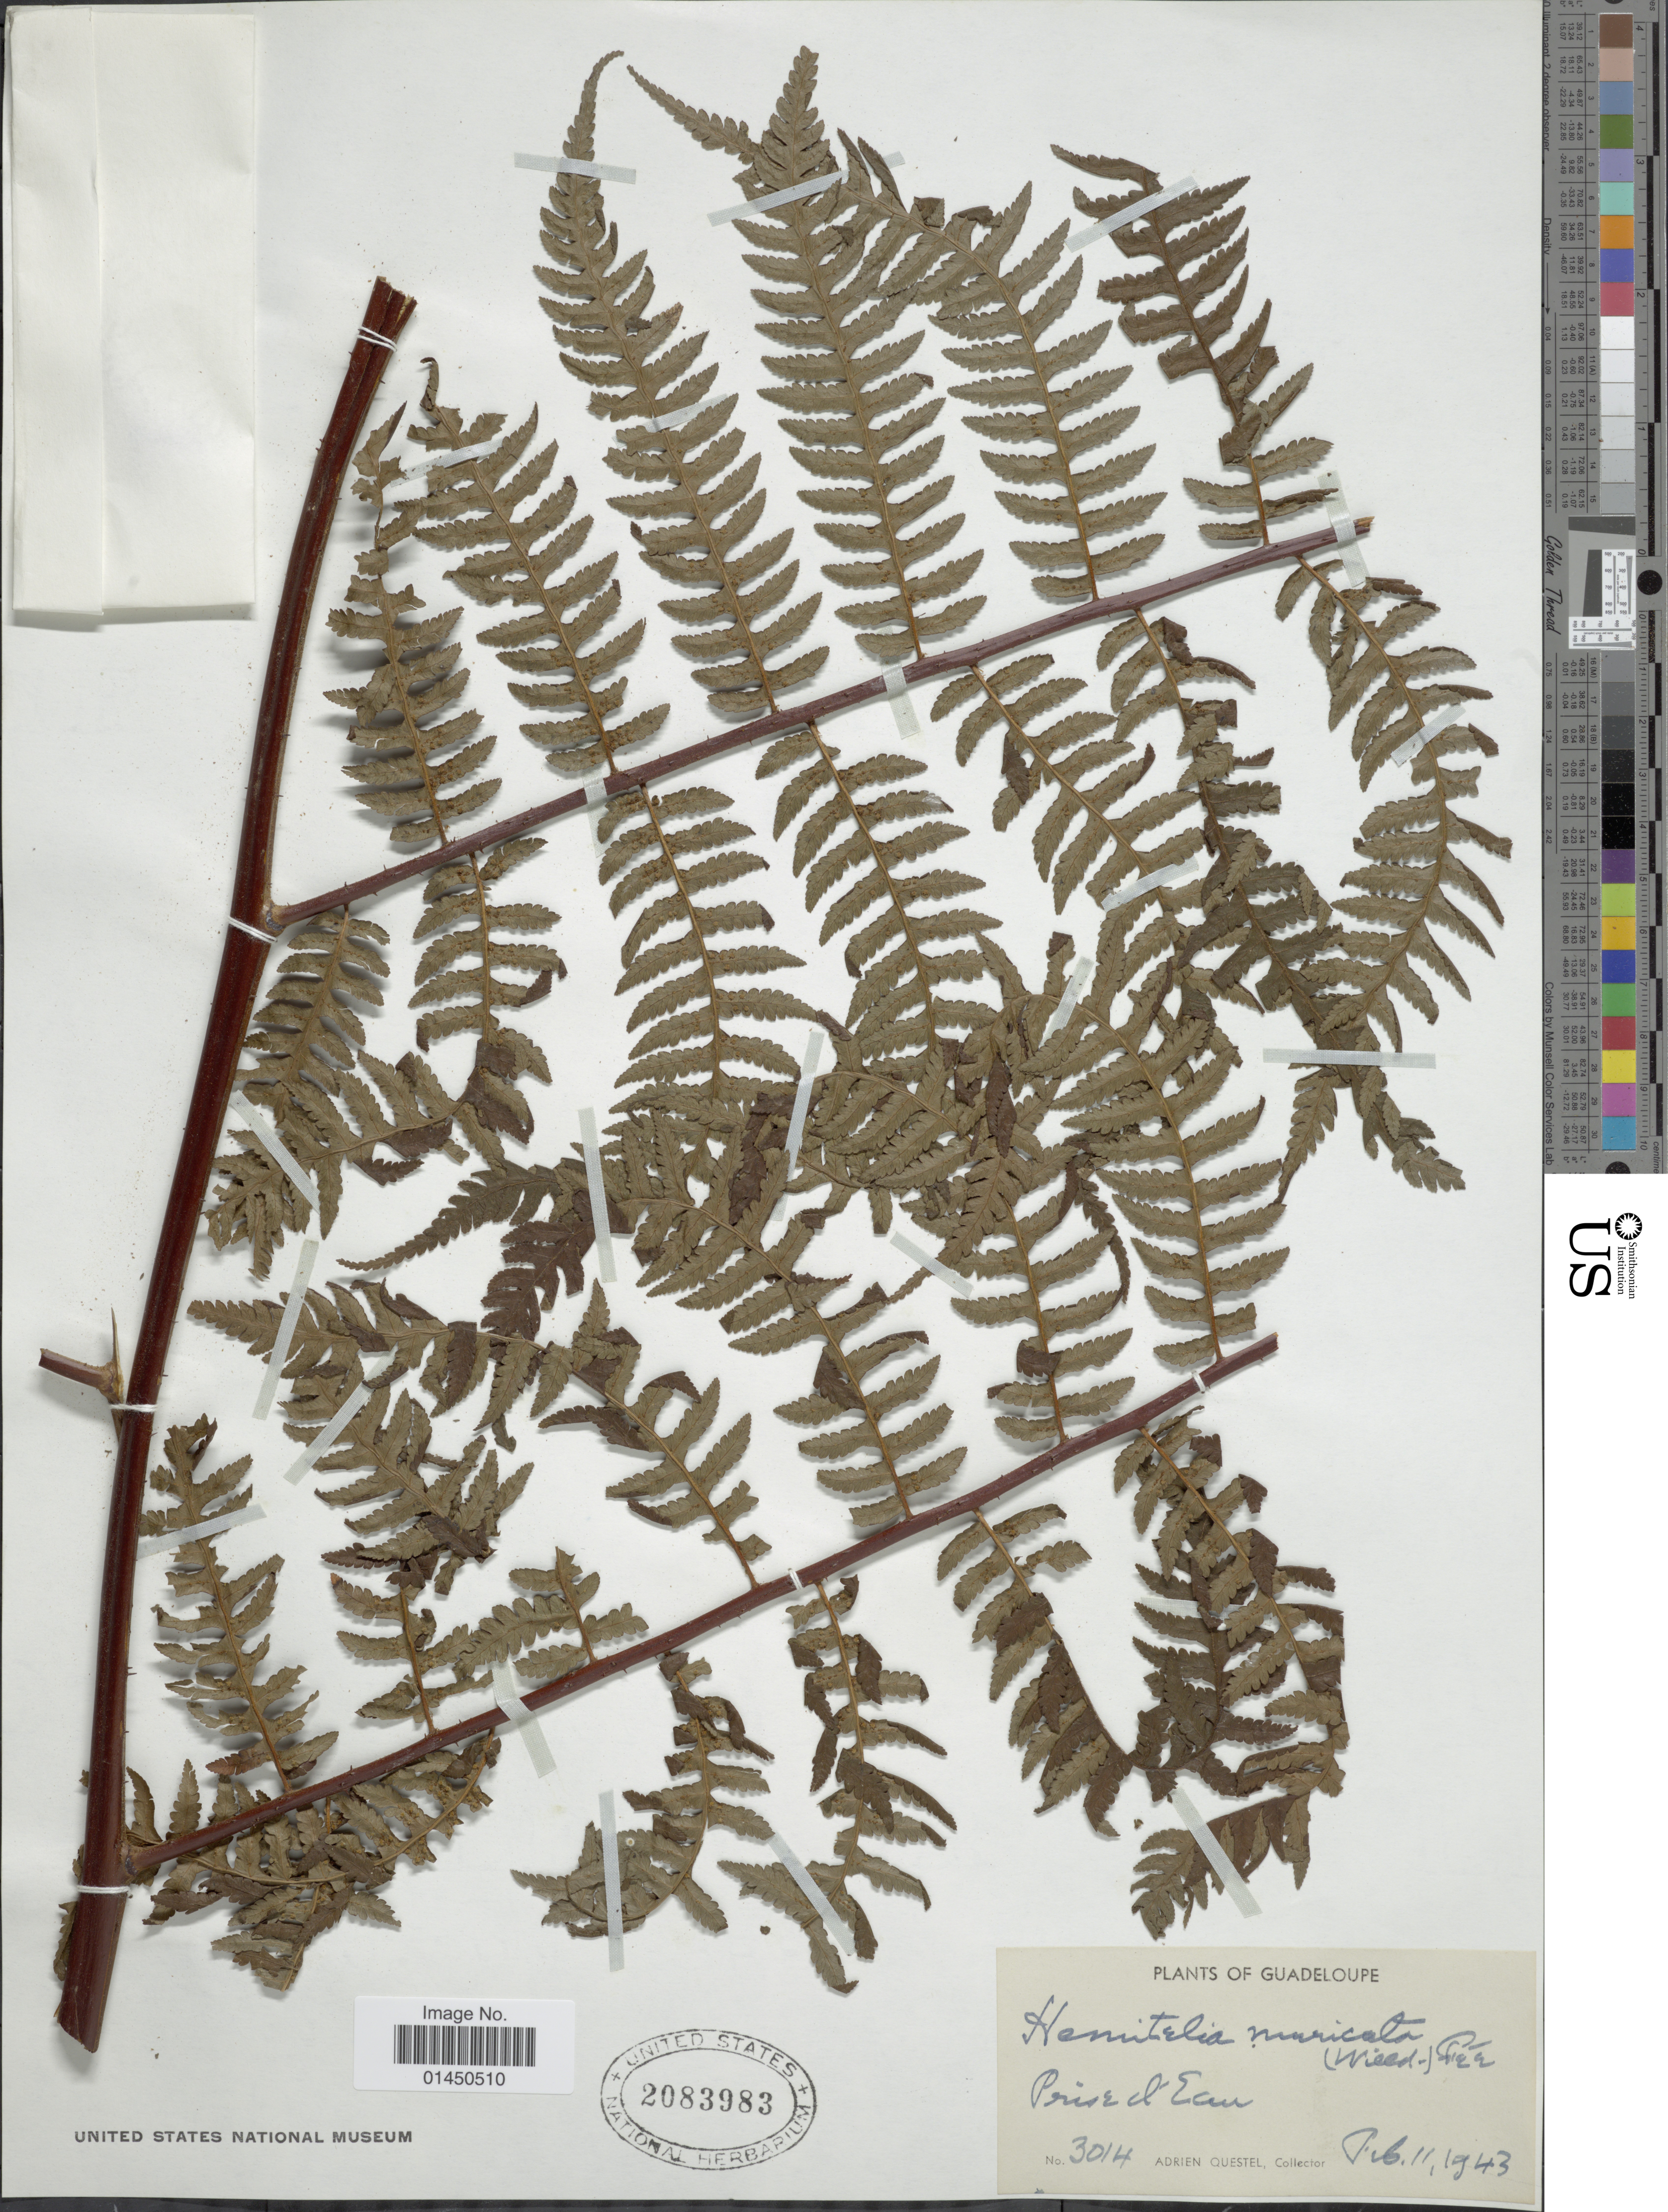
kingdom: Plantae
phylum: Tracheophyta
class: Polypodiopsida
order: Cyatheales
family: Cyatheaceae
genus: Cyathea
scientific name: Cyathea muricata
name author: (Willd.) Fée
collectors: A. Questel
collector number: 3014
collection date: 1943-02-11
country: Guadeloupe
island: Leeward Is.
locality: Prise d'Eau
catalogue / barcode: US 2083983